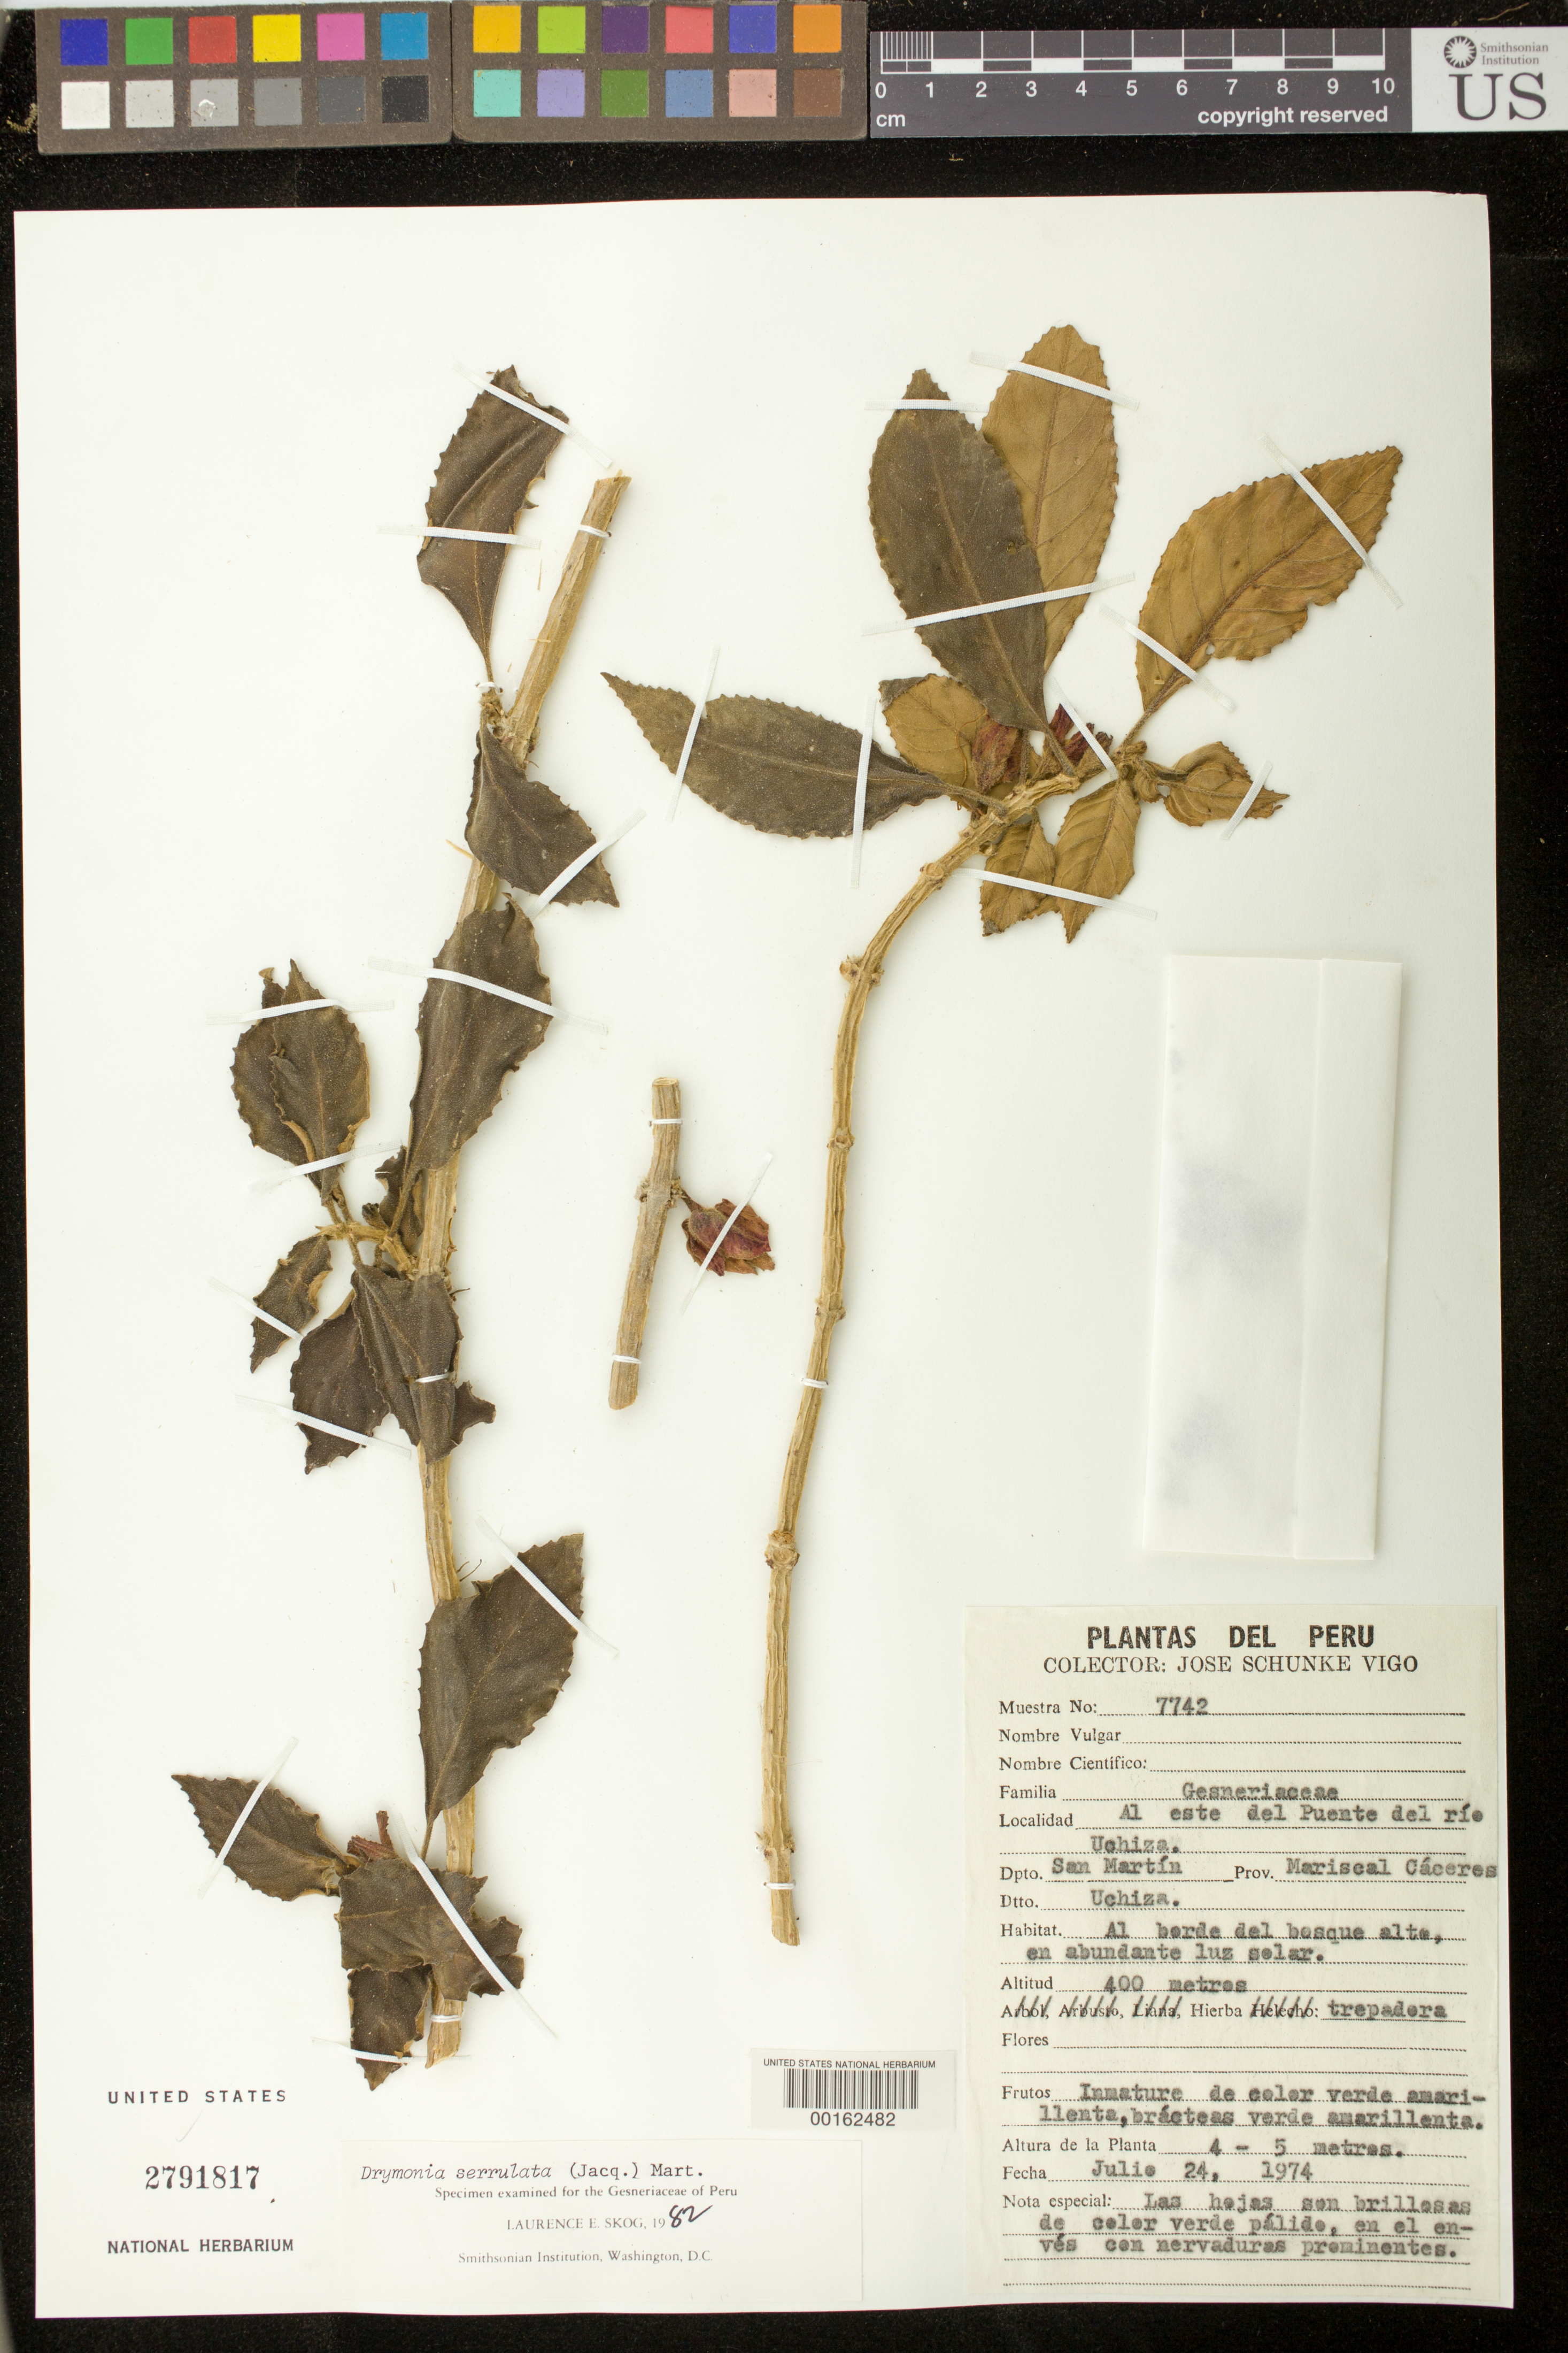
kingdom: Plantae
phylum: Tracheophyta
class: Magnoliopsida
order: Lamiales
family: Gesneriaceae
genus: Drymonia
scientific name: Drymonia serrulata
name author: (Jacq.) Mart.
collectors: J. Schunke Vigo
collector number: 7742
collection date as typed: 24 Jul 1974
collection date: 1974-07-24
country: Peru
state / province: San Martín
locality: Prov. Mariscal Cáceres, Dtto. Uchiza, E of Puente del Rio Uchiza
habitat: Bordering tall forest with lots of sun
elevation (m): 400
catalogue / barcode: US 2791817